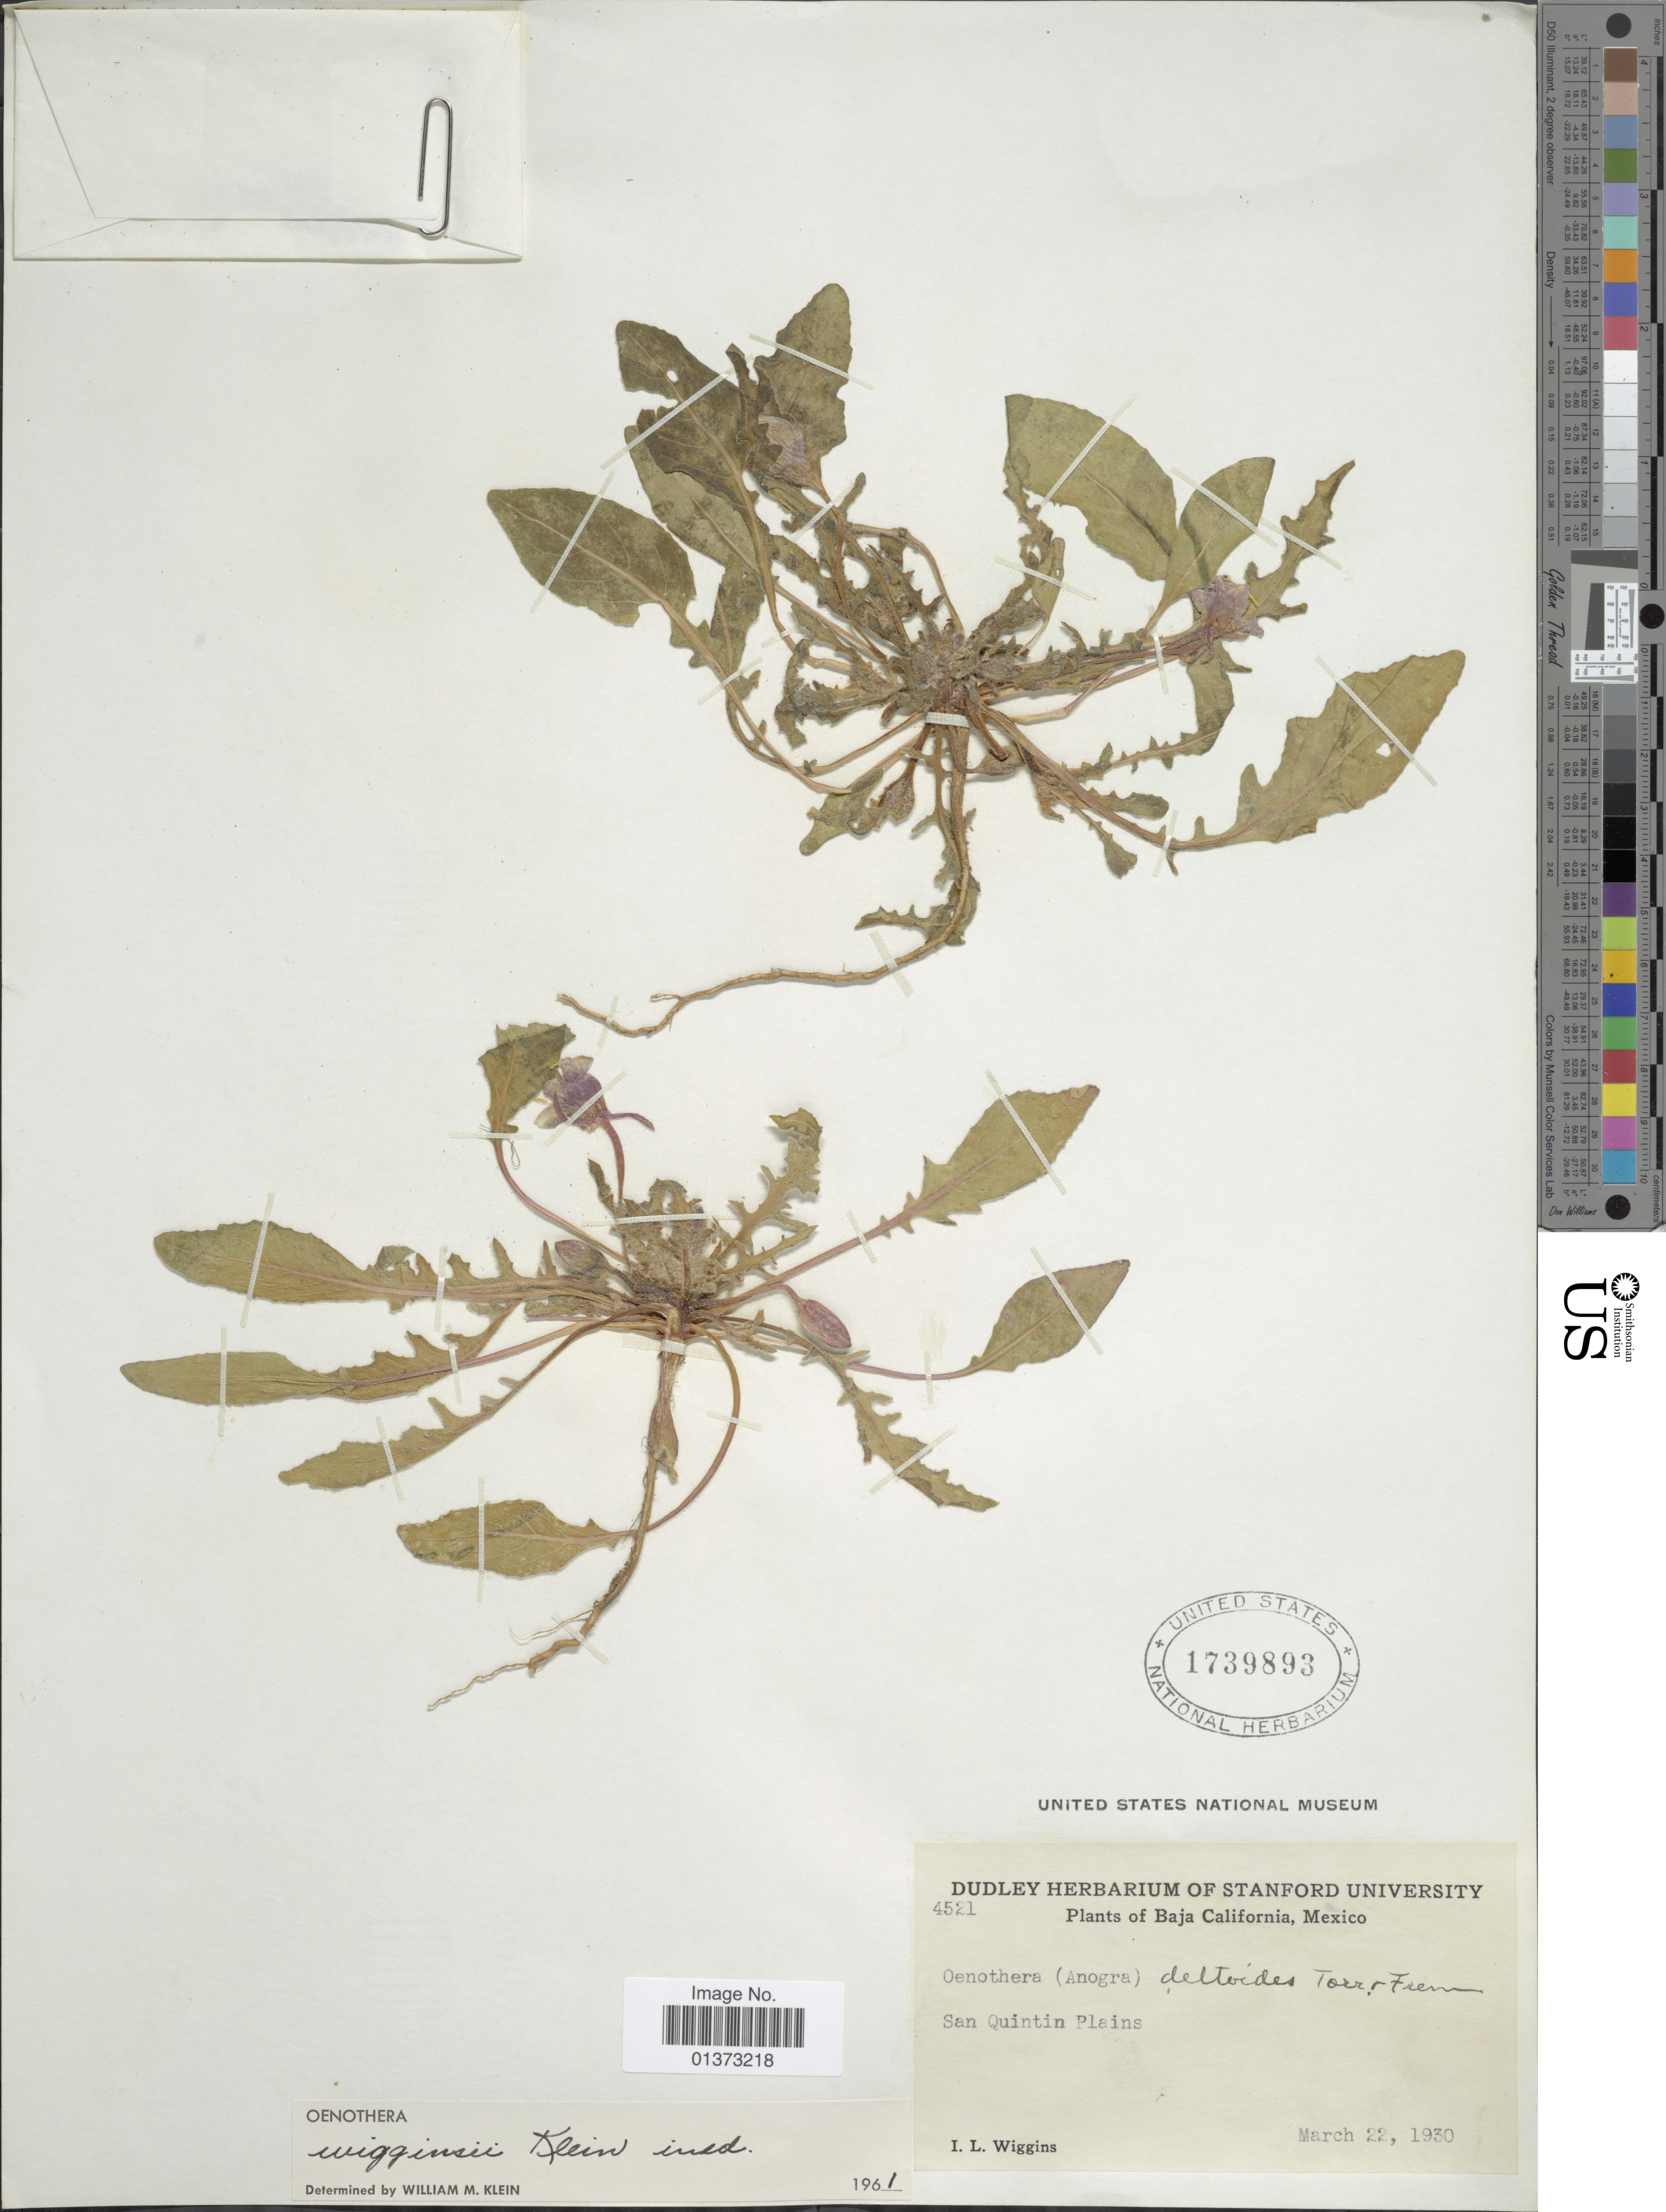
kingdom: Plantae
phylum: Tracheophyta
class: Magnoliopsida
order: Myrtales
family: Onagraceae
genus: Oenothera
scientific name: Oenothera wigginsii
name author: W.M. Klein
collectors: I. L. Wiggins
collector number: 4521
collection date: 1930-03-22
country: Mexico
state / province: Baja California Norte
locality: San Quintin Plains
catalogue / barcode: US 1739893